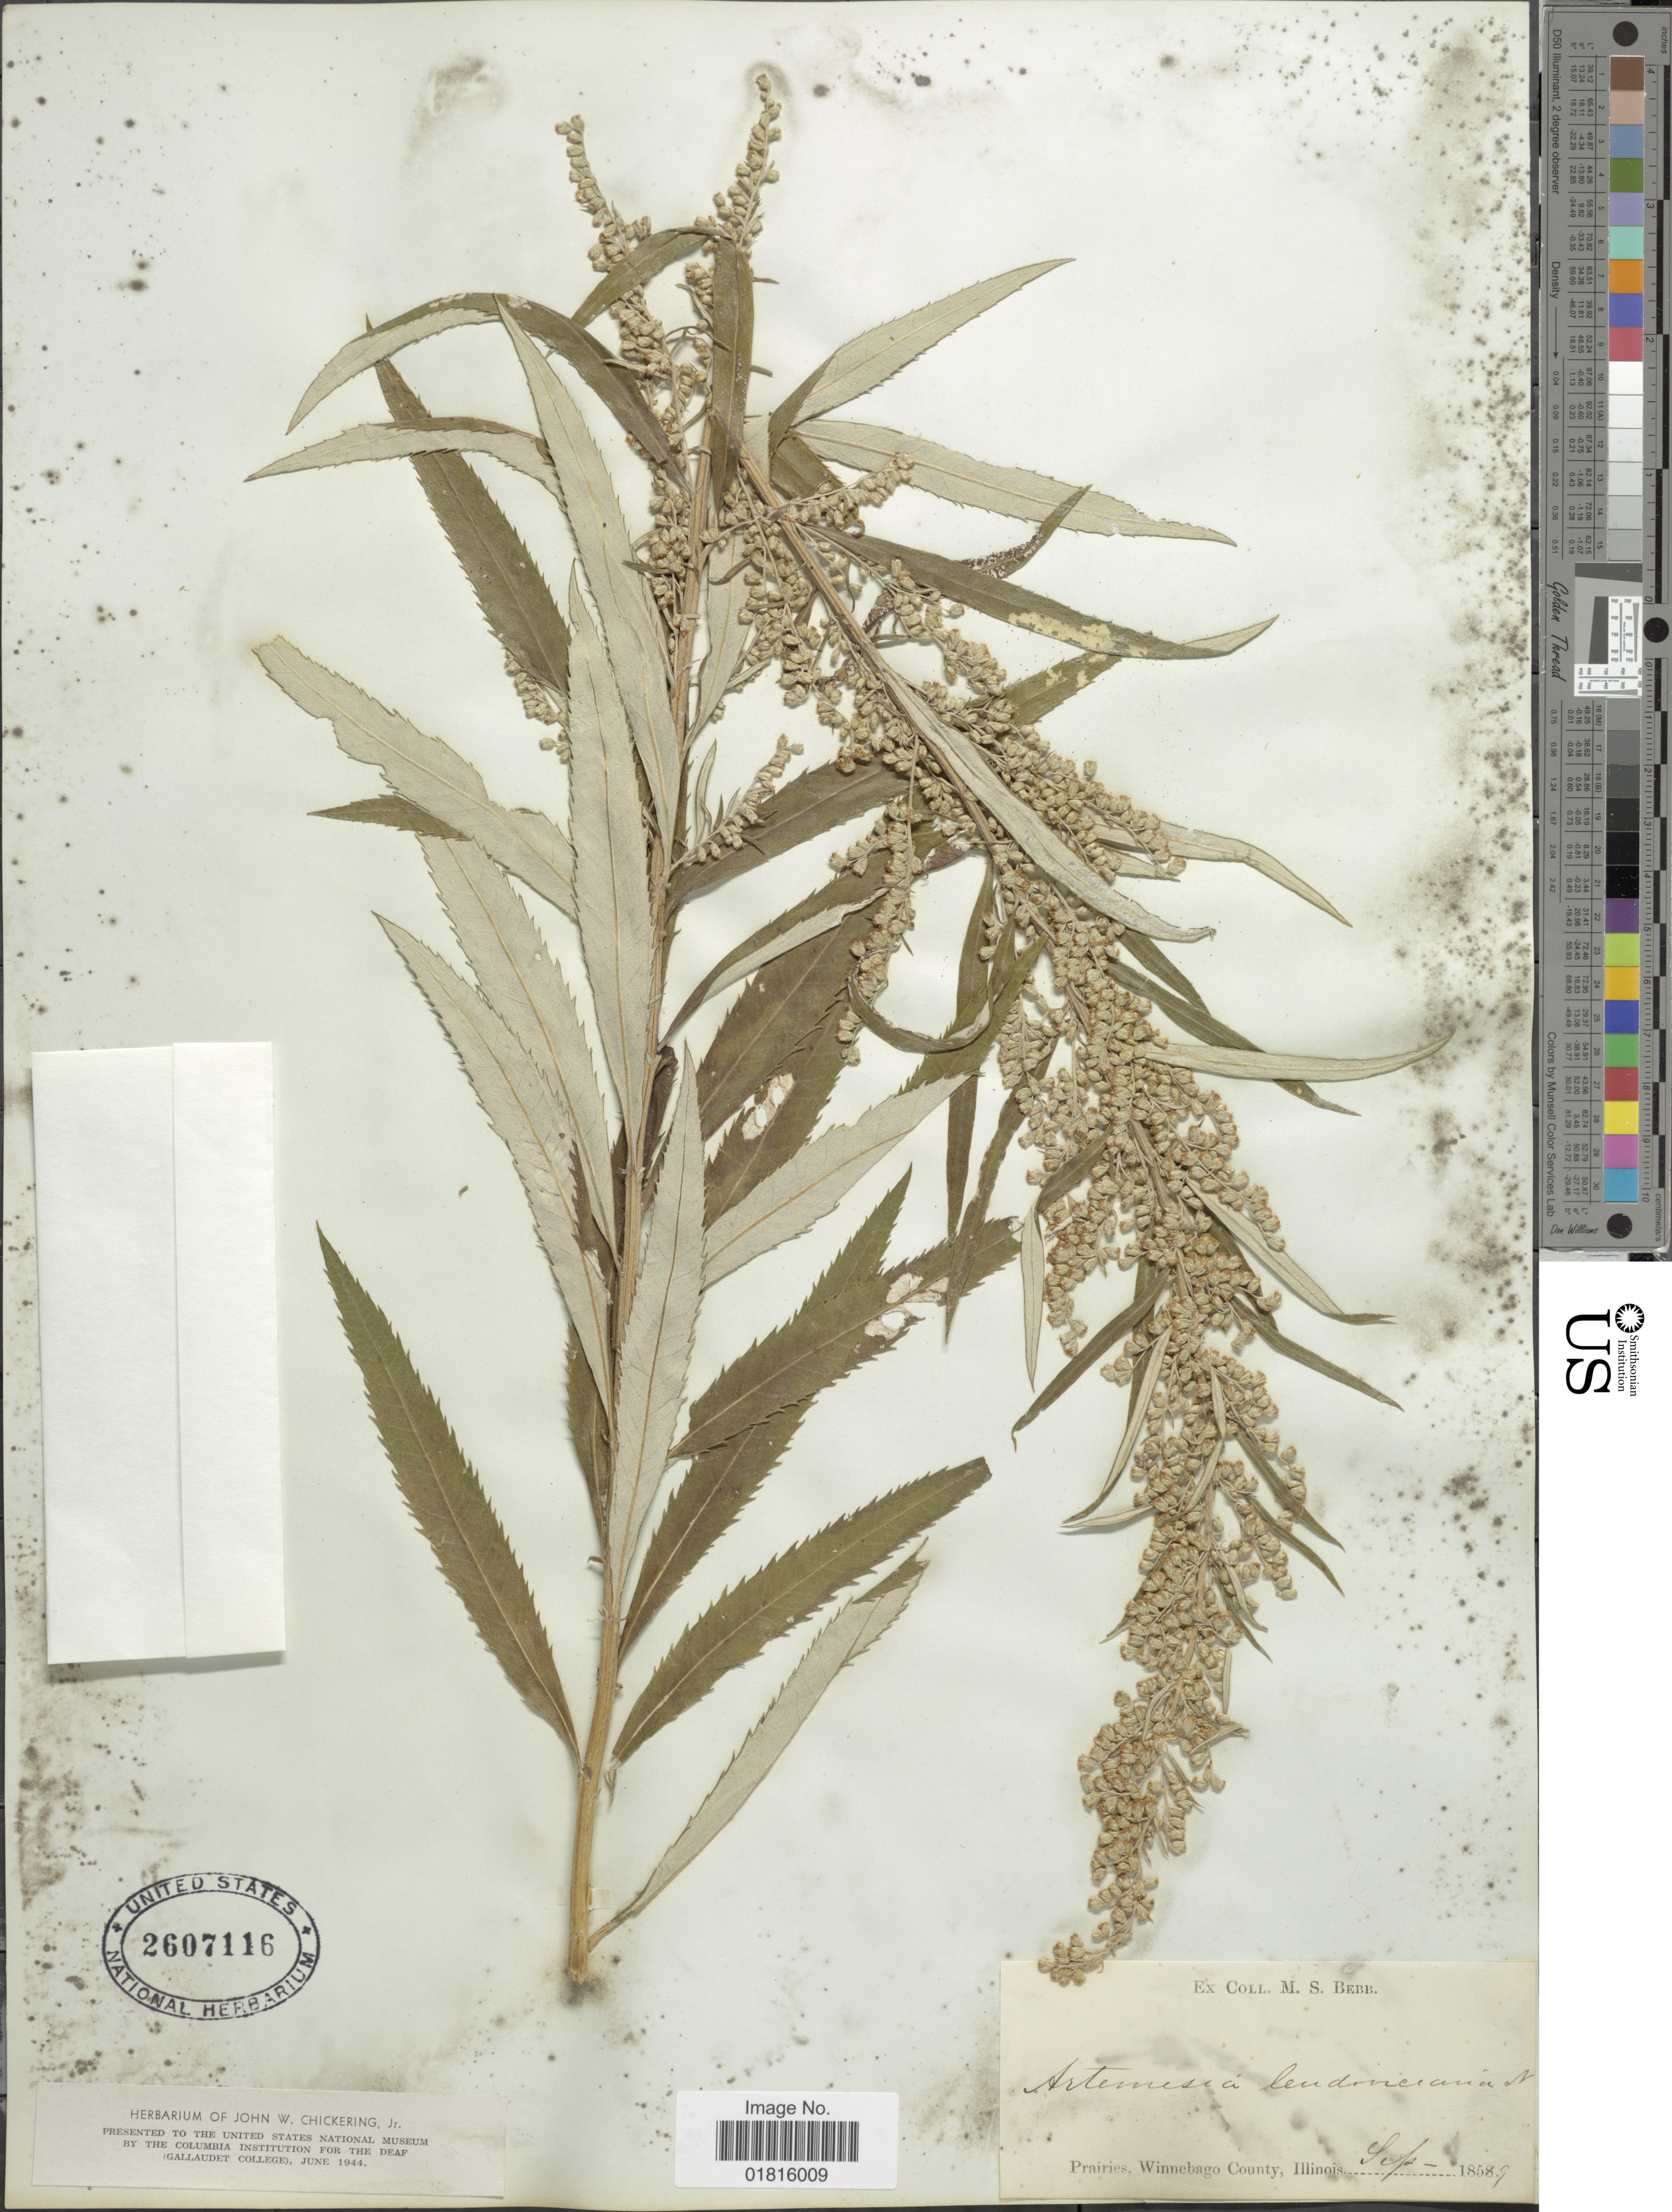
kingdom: Plantae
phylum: Tracheophyta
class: Magnoliopsida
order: Asterales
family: Asteraceae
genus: Artemisia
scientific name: Artemisia ludoviciana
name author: Nutt.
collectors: M. Bebb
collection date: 1859-09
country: United States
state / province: Illinois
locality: Prairies, Winnebago County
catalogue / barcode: US 2607116